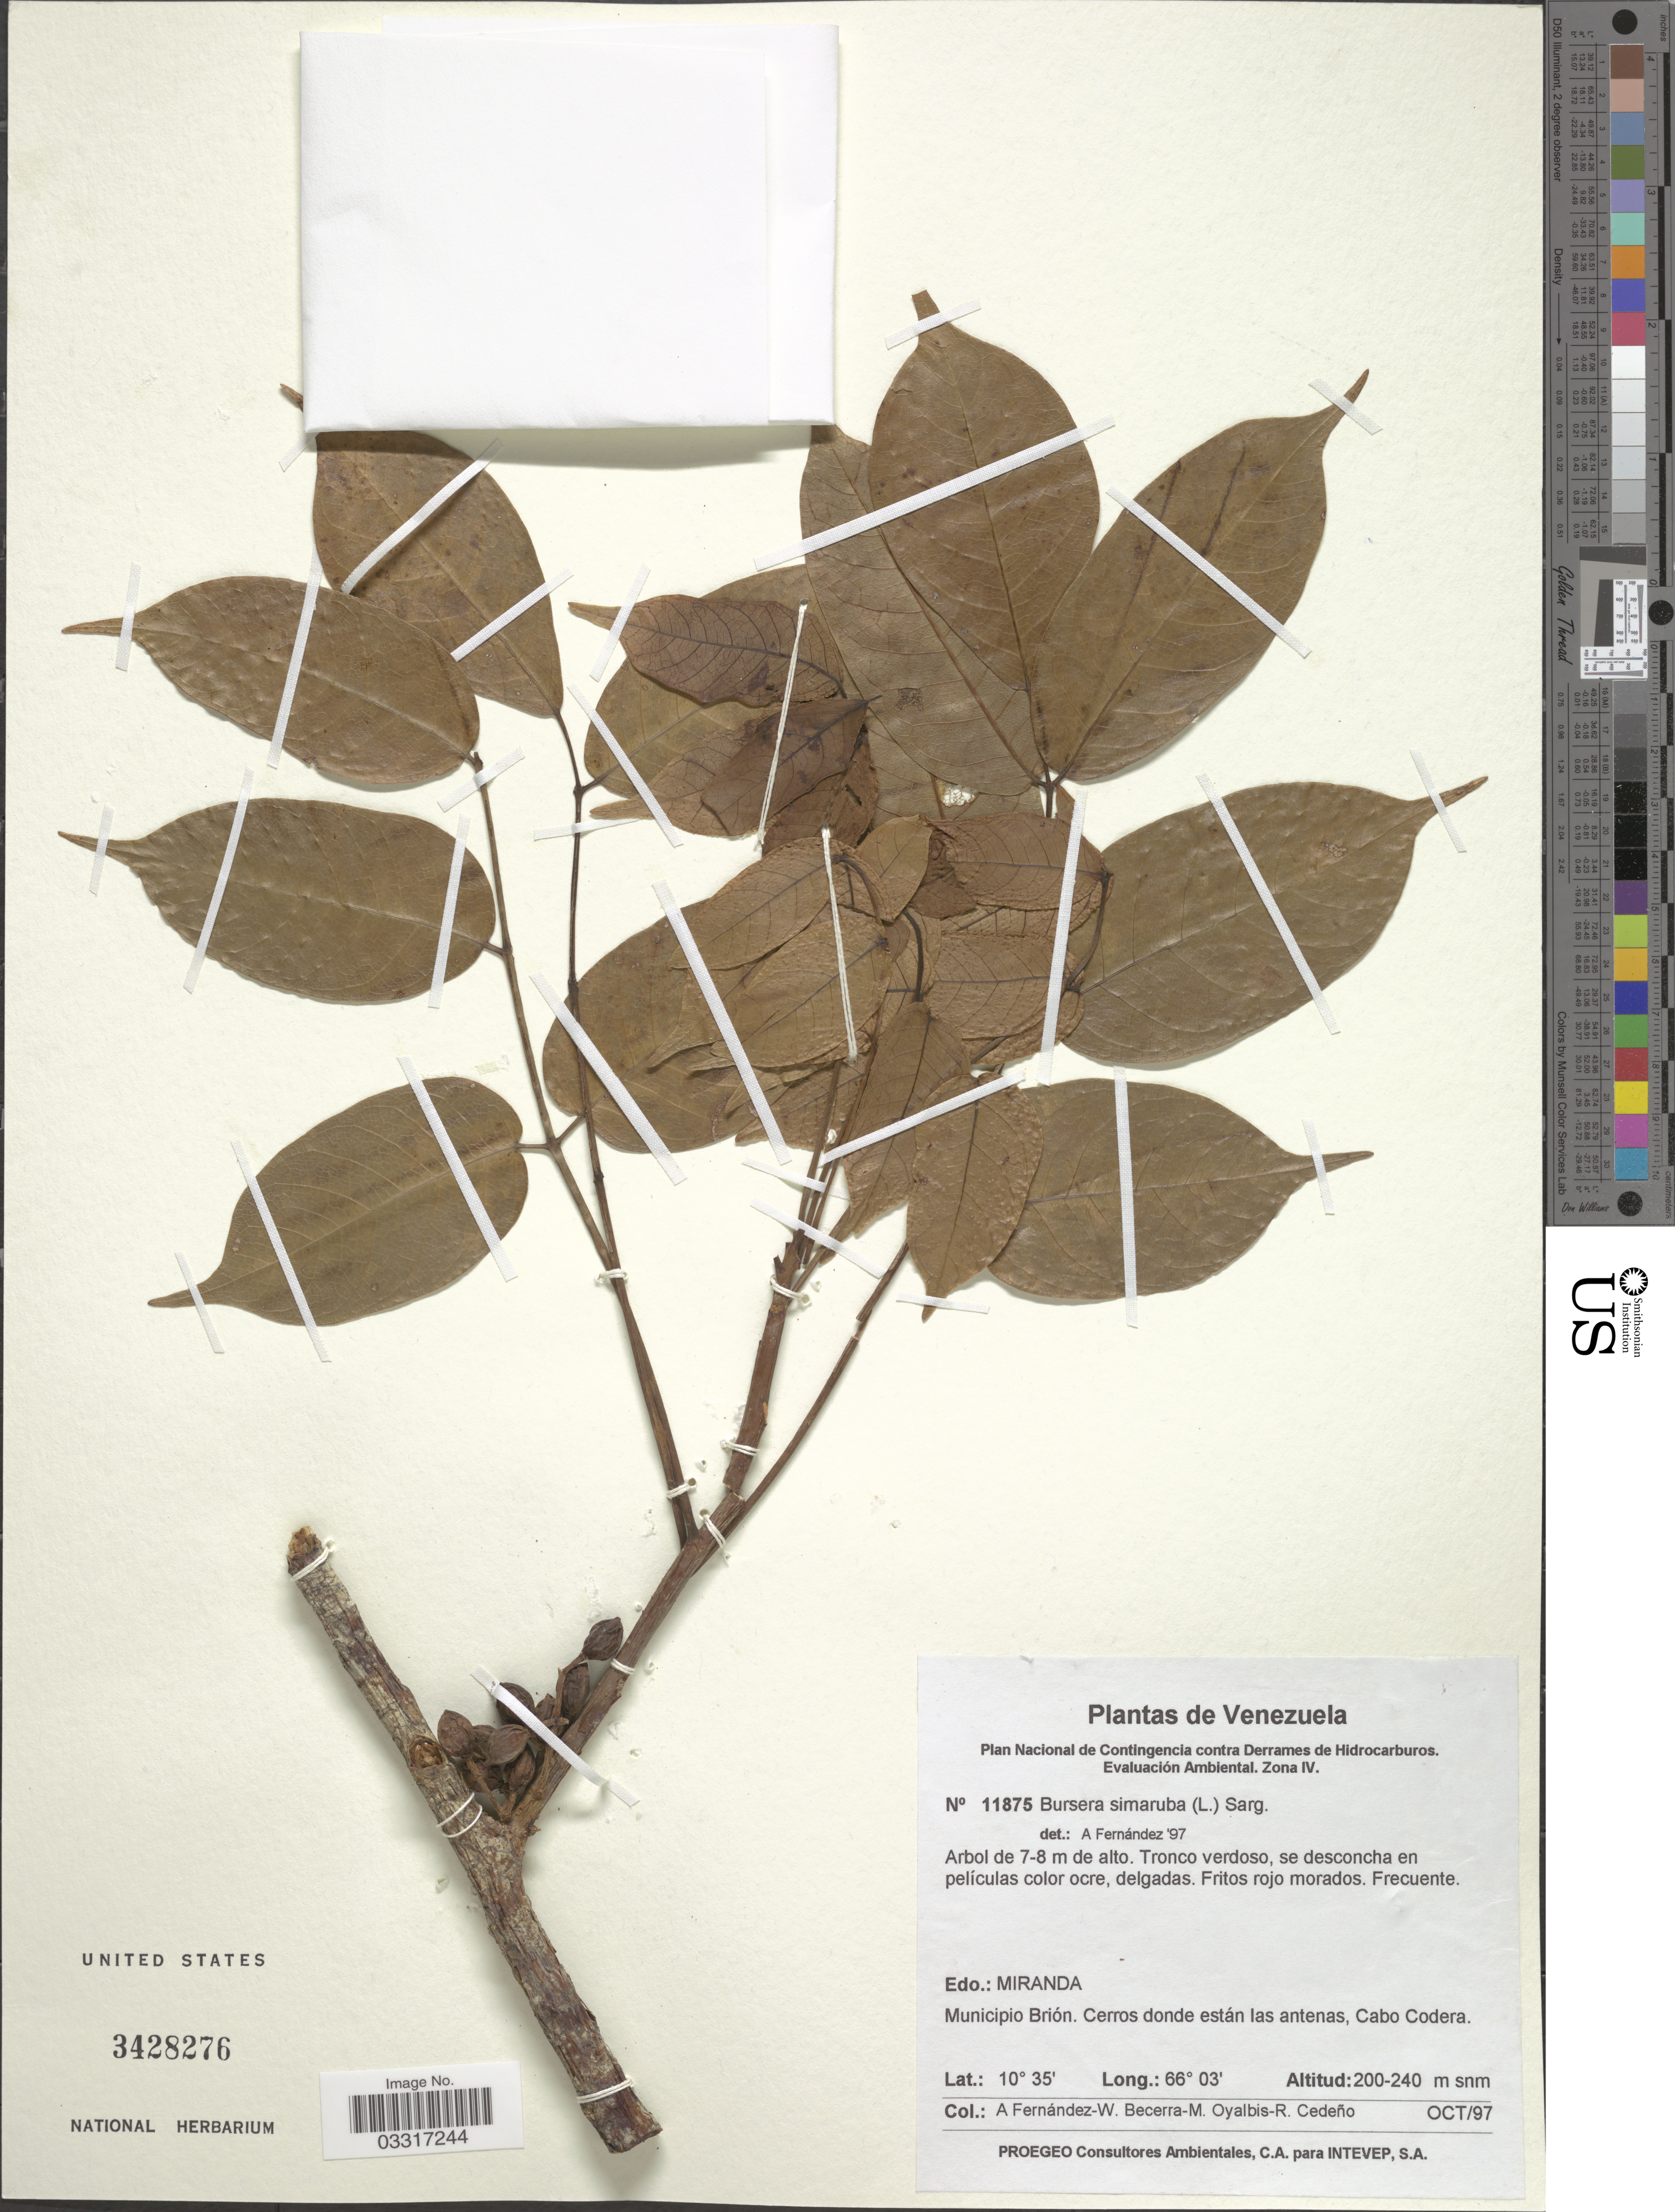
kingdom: Plantae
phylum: Tracheophyta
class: Magnoliopsida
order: Sapindales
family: Burseraceae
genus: Bursera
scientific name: Bursera simaruba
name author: (L.) Sarg.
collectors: A. Fernandez, W. Becerra, M. Oyalbis & R. Cedeño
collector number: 11875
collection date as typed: Transcribed d/m/y: /10/97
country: Venezuela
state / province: Miranda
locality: Municipio Brión. Cerros donde están las antenas, Cabo Codera.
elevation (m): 200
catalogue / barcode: US 3428276